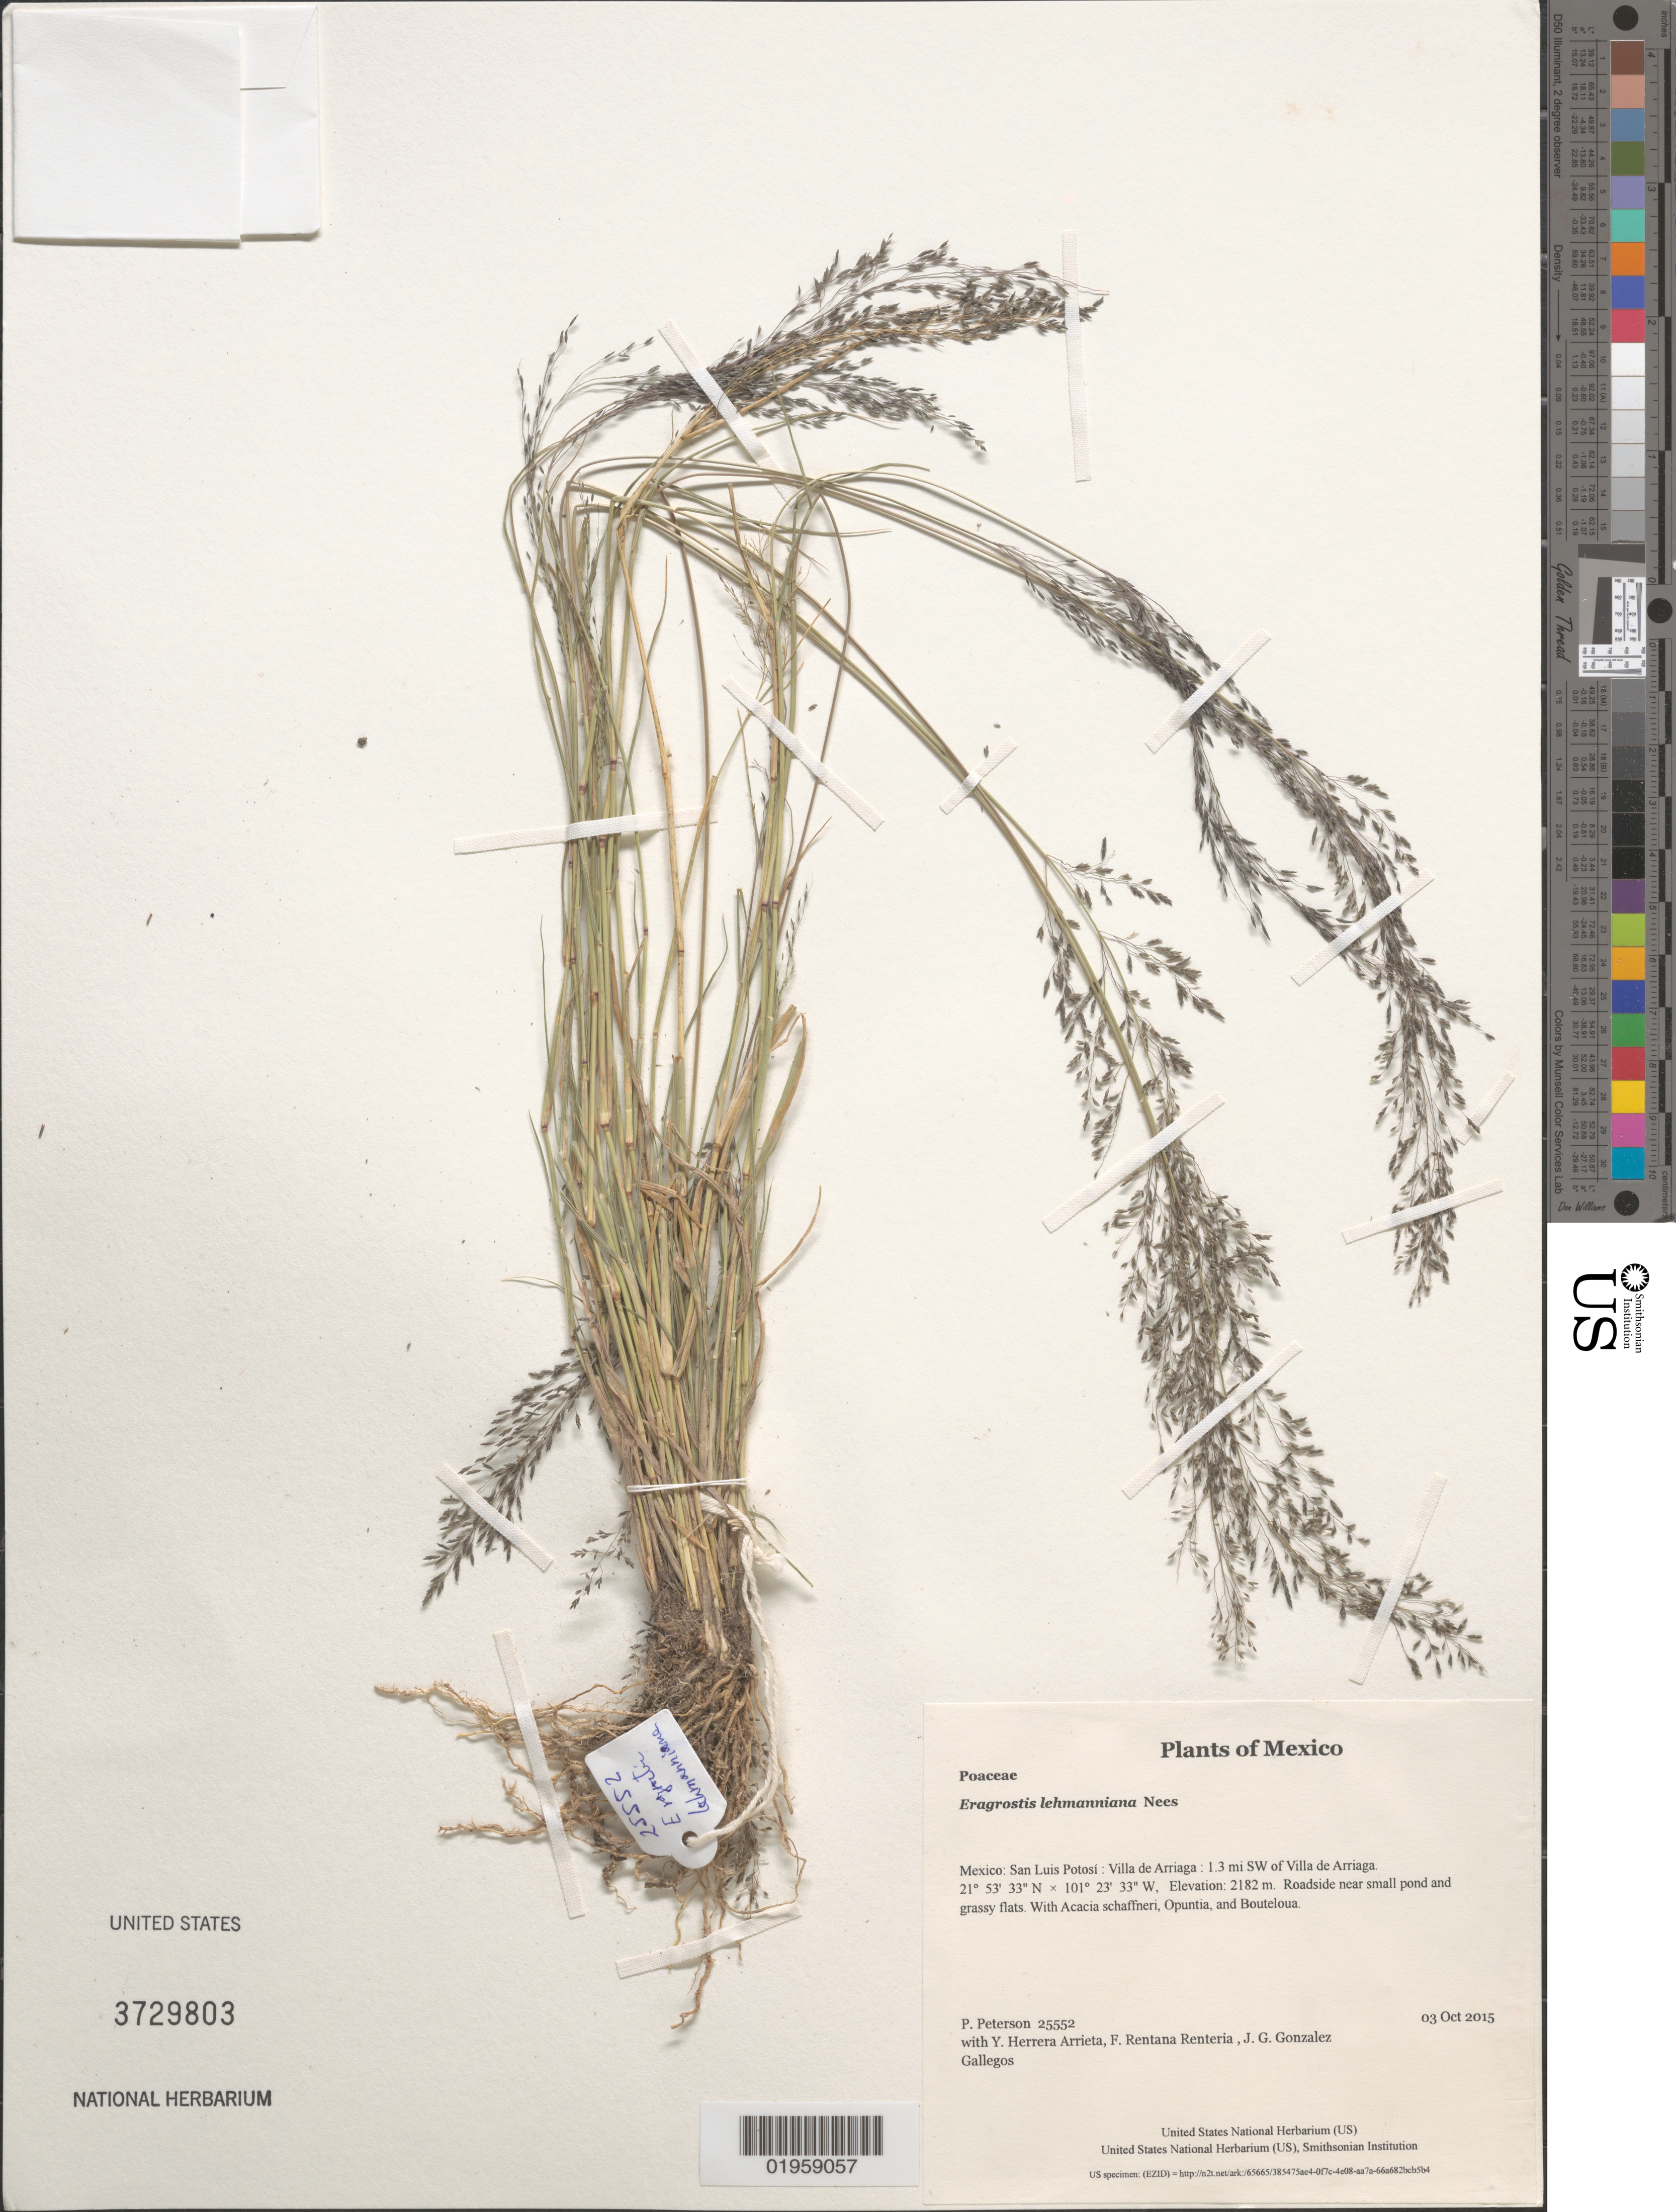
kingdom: Plantae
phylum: Tracheophyta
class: Liliopsida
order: Poales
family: Poaceae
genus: Eragrostis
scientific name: Eragrostis lehmanniana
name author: Nees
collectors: P. M. Peterson, Y. Herrera Arrieta, F. Rentana Renteria & J. G. Gonzalez Gallegos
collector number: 25552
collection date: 2015-10-03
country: Mexico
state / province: San Luis Potosí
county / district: Villa de Arriaga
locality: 1.3 mi SW of Villa de Arriaga.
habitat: Roadside near small pond and grassy flats.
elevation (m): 2182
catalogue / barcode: US 3729803